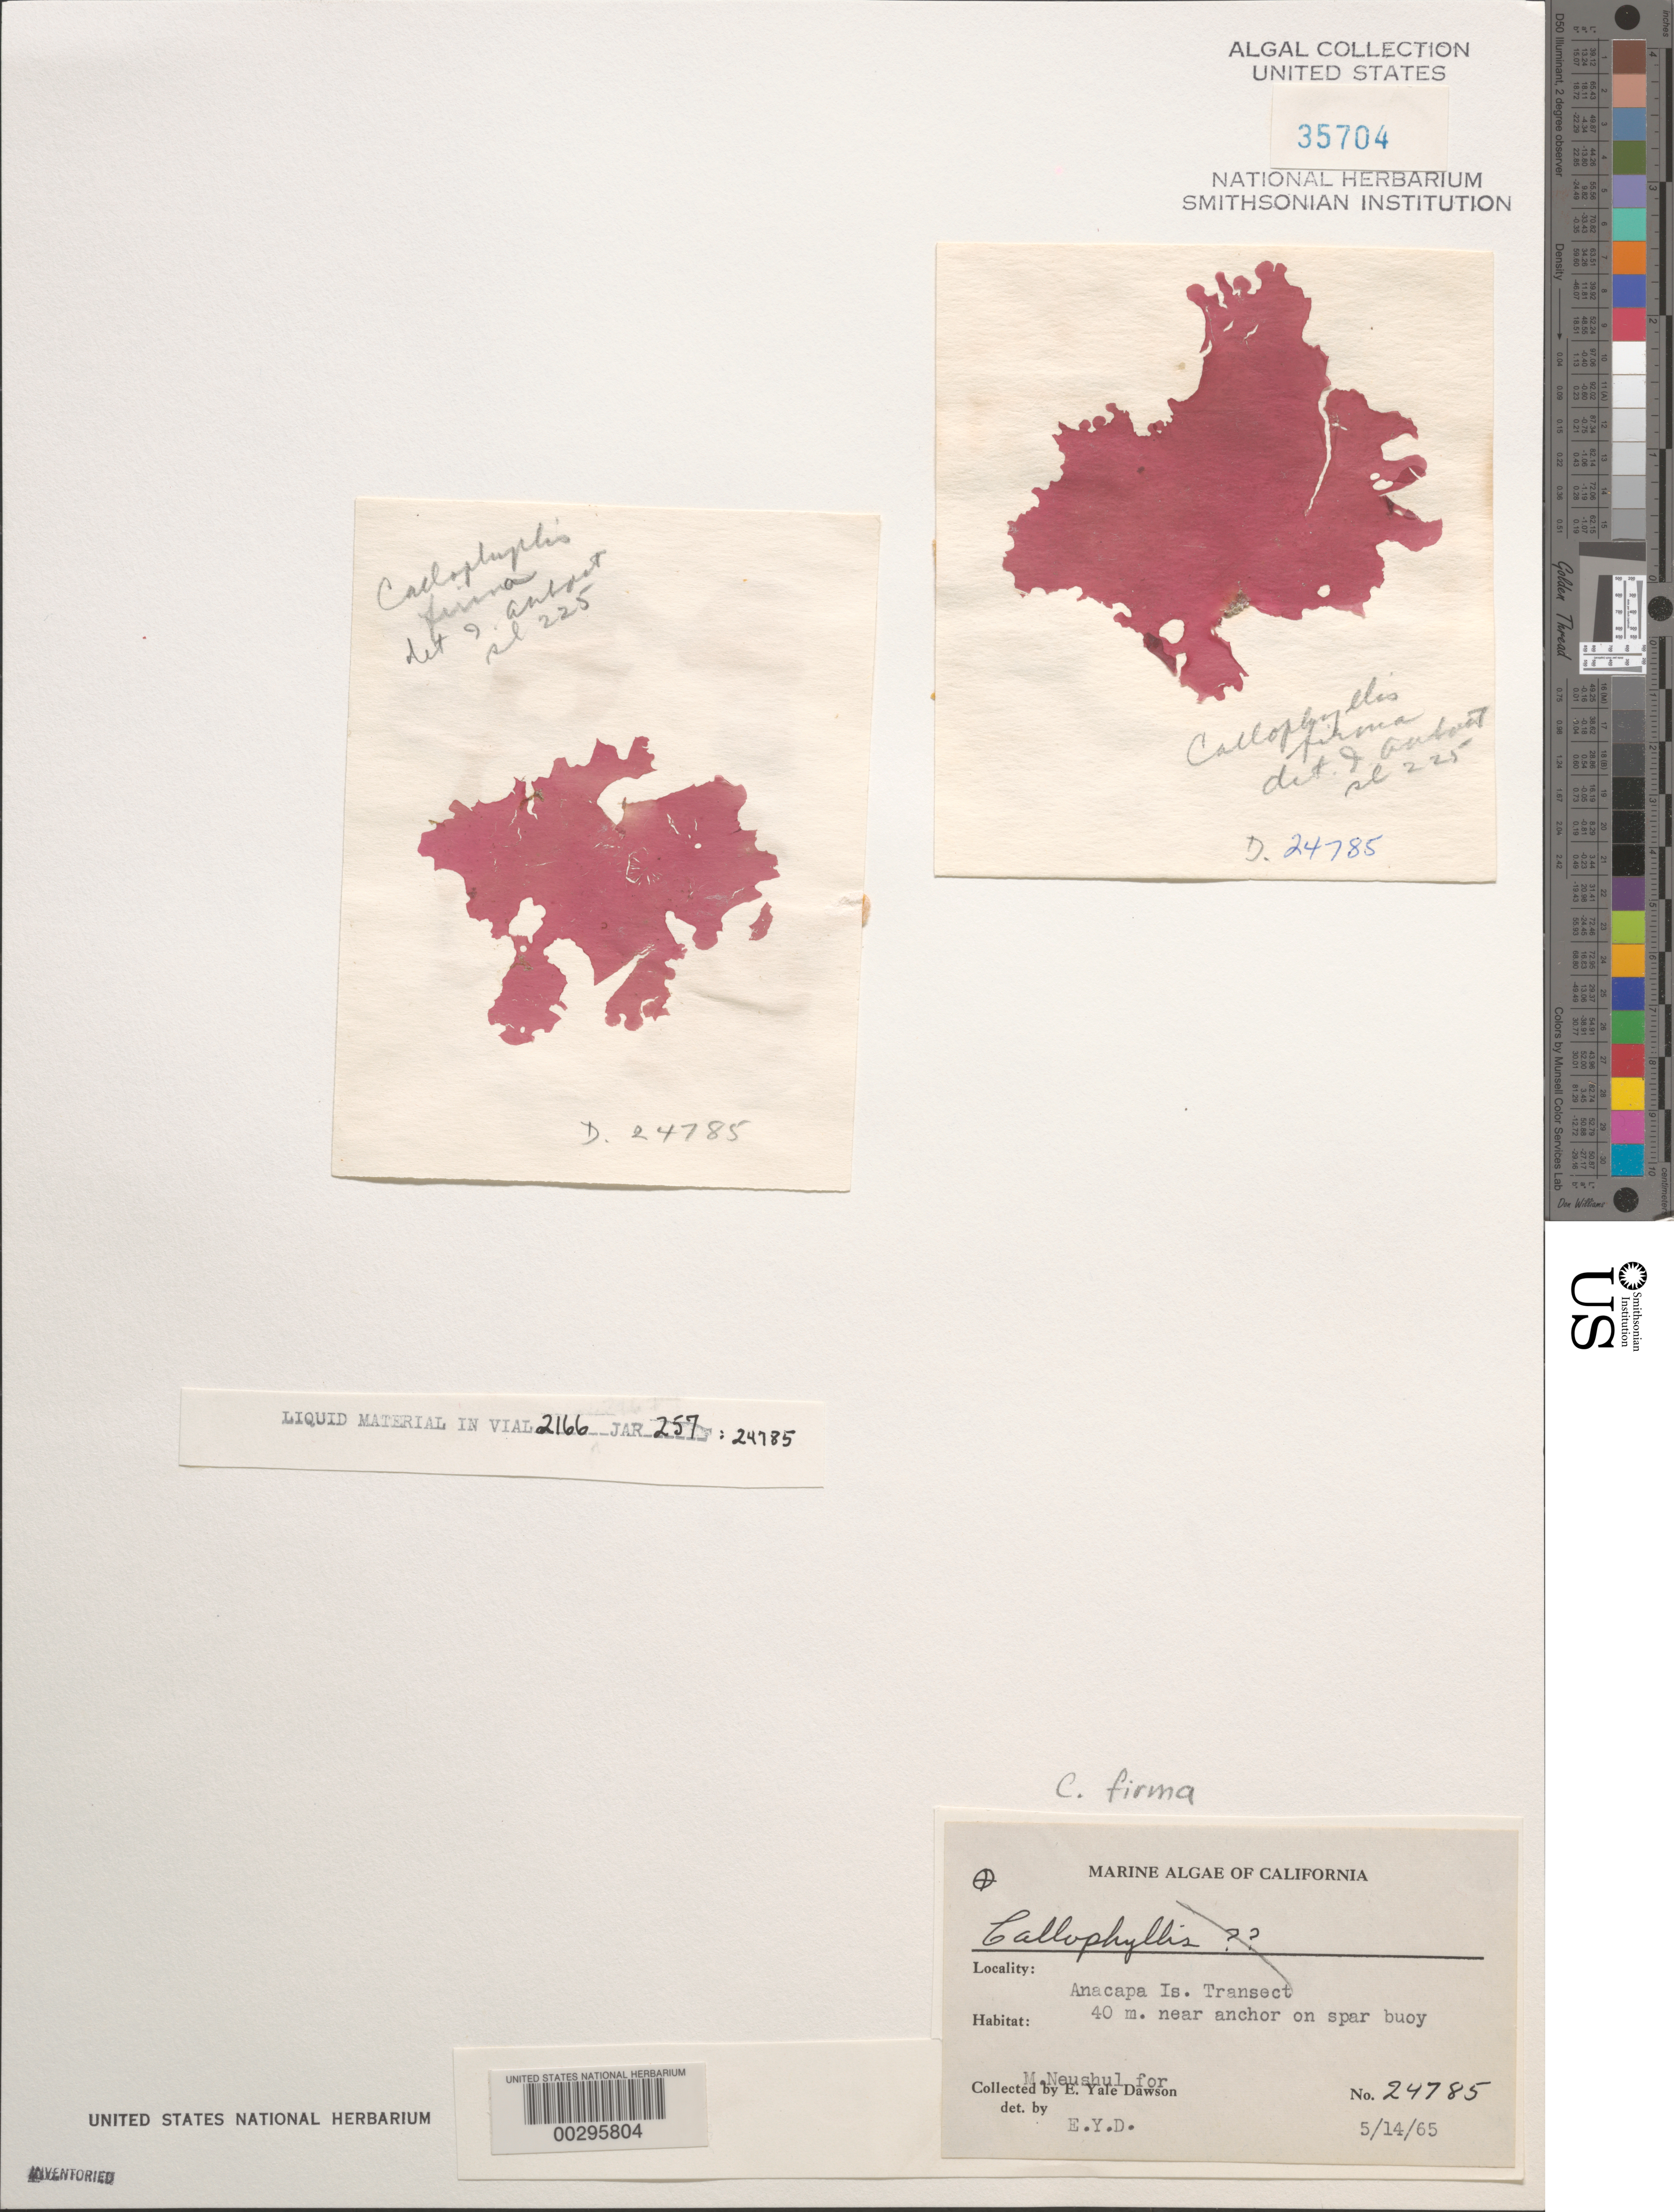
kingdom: Plantae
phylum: Rhodophyta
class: Florideophyceae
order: Gigartinales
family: Kallymeniaceae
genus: Salishia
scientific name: Salishia firma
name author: (Kylin) Clarkston & G.W. Saunders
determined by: Algae name updating Project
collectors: M. Neushul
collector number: EYD 24785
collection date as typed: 14 May 1965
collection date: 1965-05-14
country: United States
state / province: California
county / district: Ventura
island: Anacapa Island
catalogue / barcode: US 35704